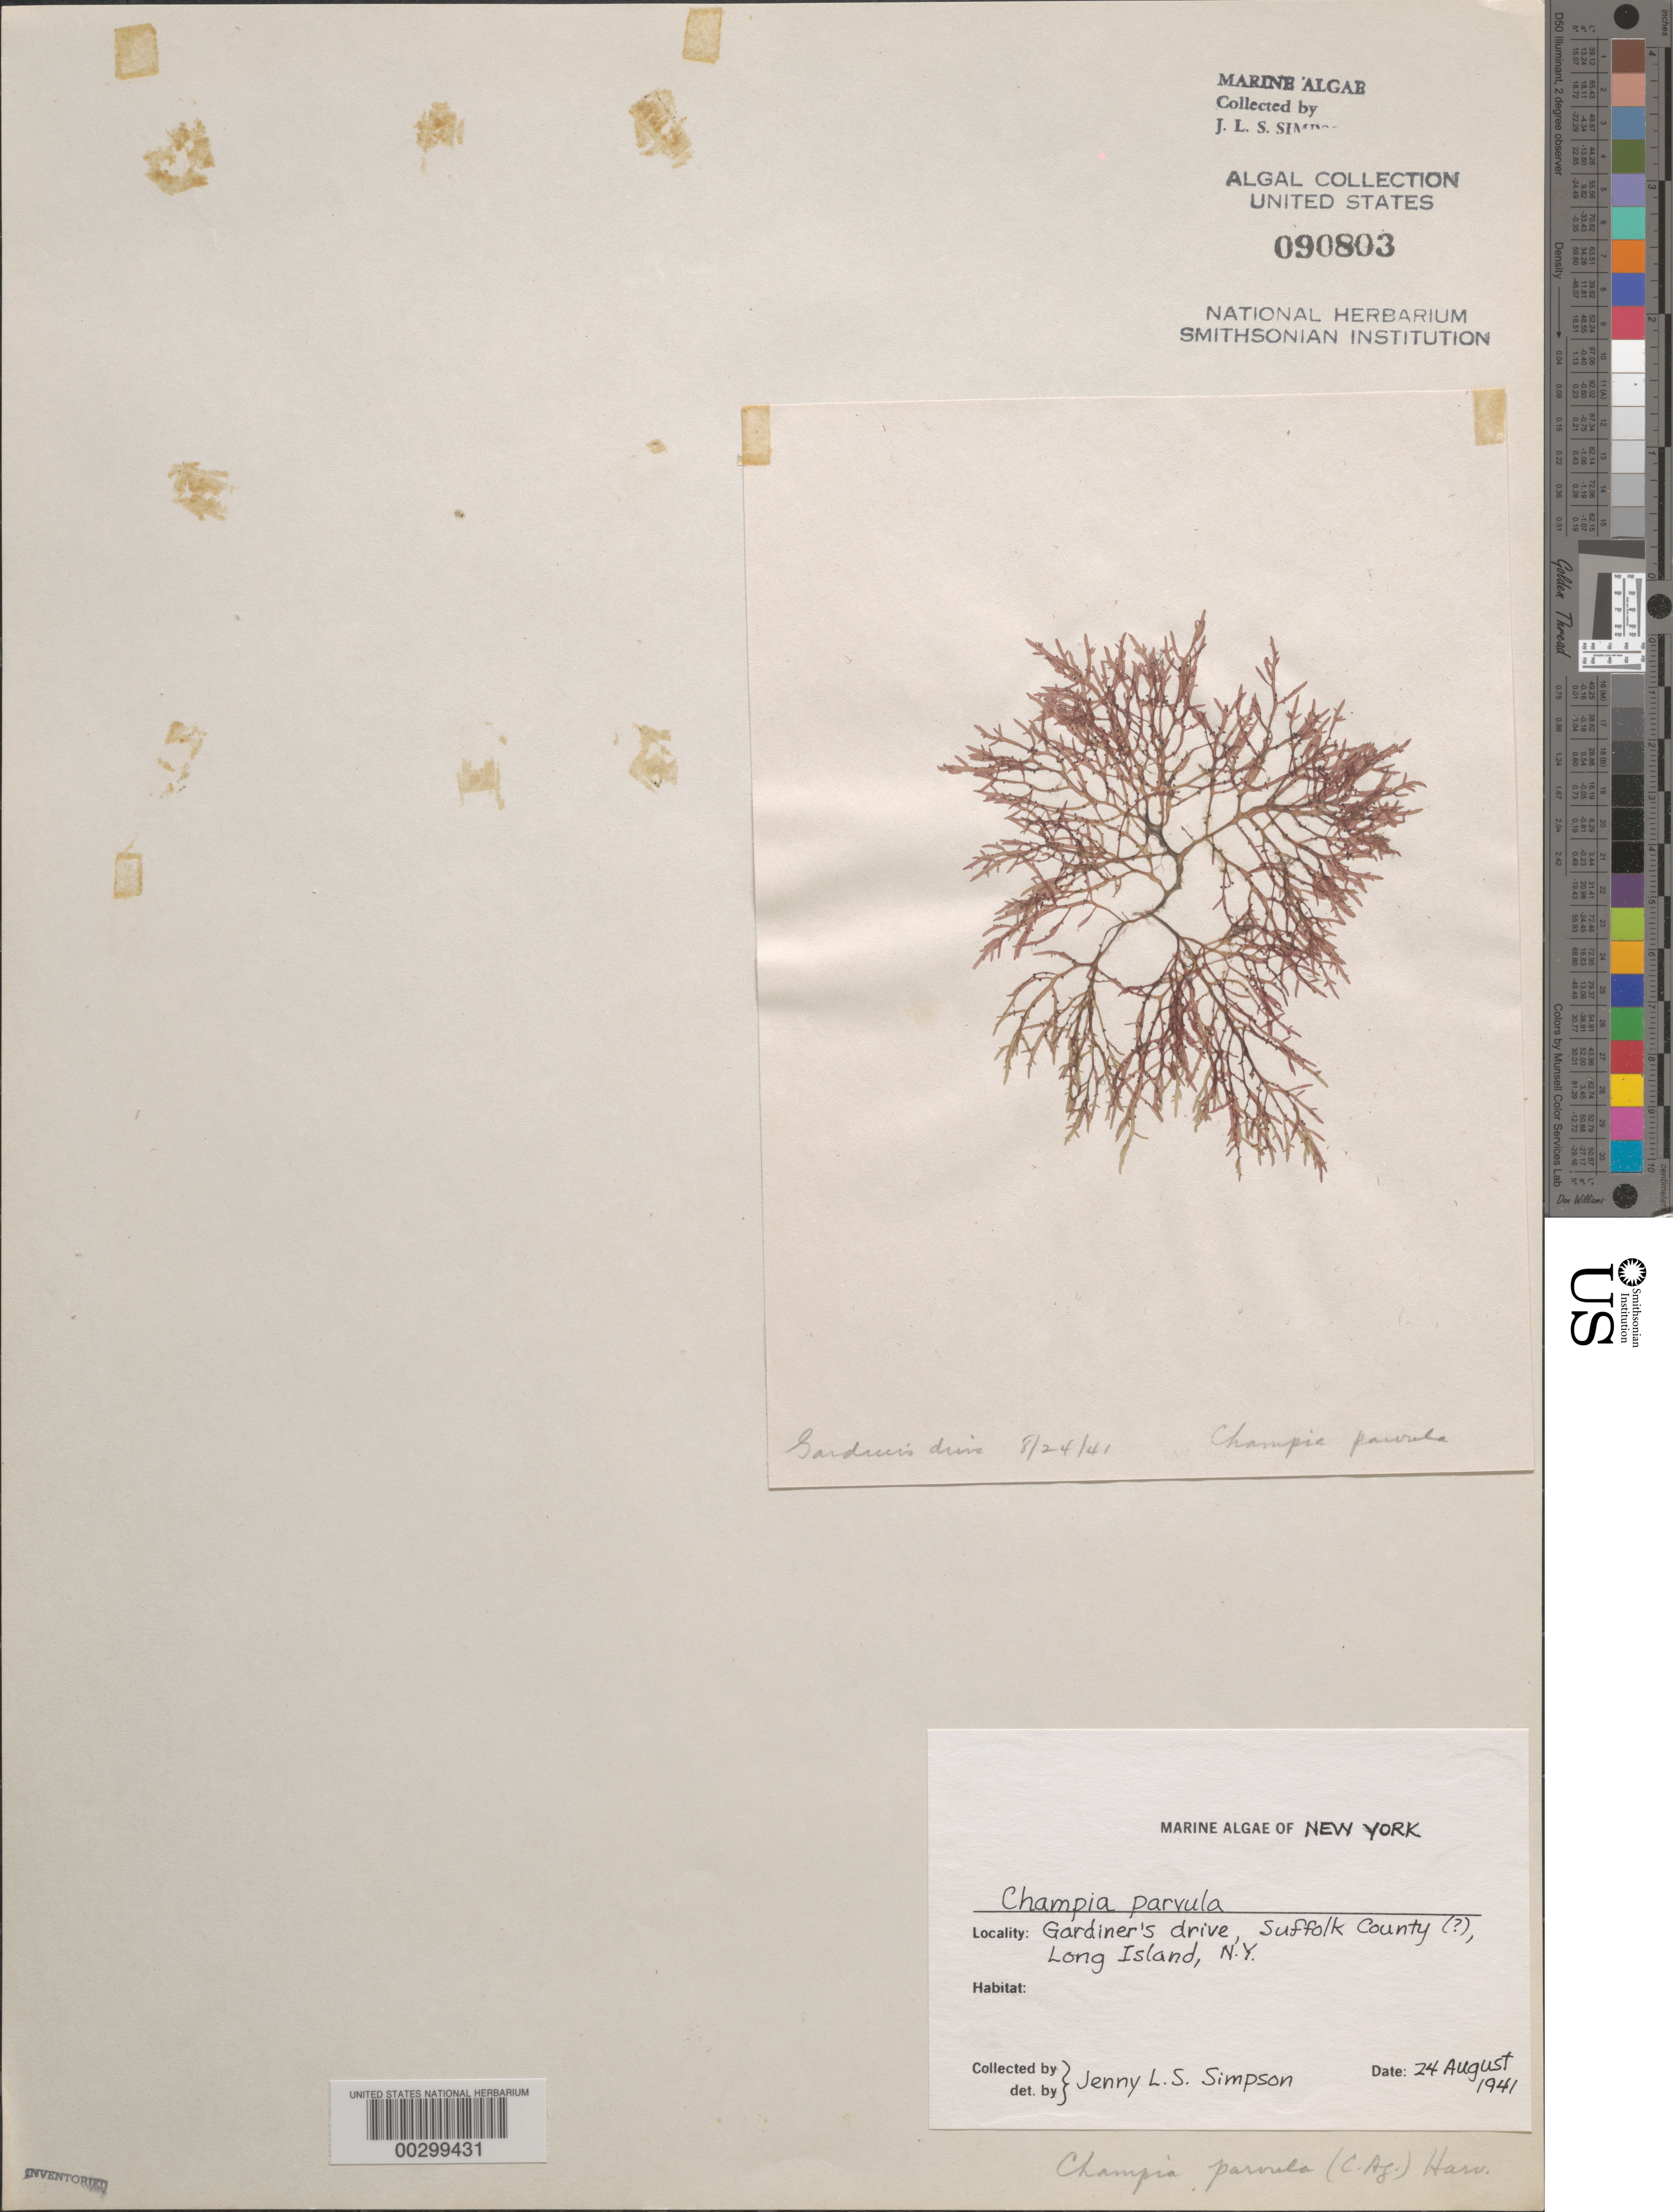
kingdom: Plantae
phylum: Rhodophyta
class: Florideophyceae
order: Rhodymeniales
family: Champiaceae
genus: Champia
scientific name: Champia parvula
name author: (C. Agardh) Harv.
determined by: Simpson, J. L. S.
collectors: J. Simpson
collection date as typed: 24 Aug 1941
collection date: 1941-08-24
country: United States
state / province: New York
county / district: Suffolk County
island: Long Island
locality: Gardiner's Drive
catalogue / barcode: US 90803